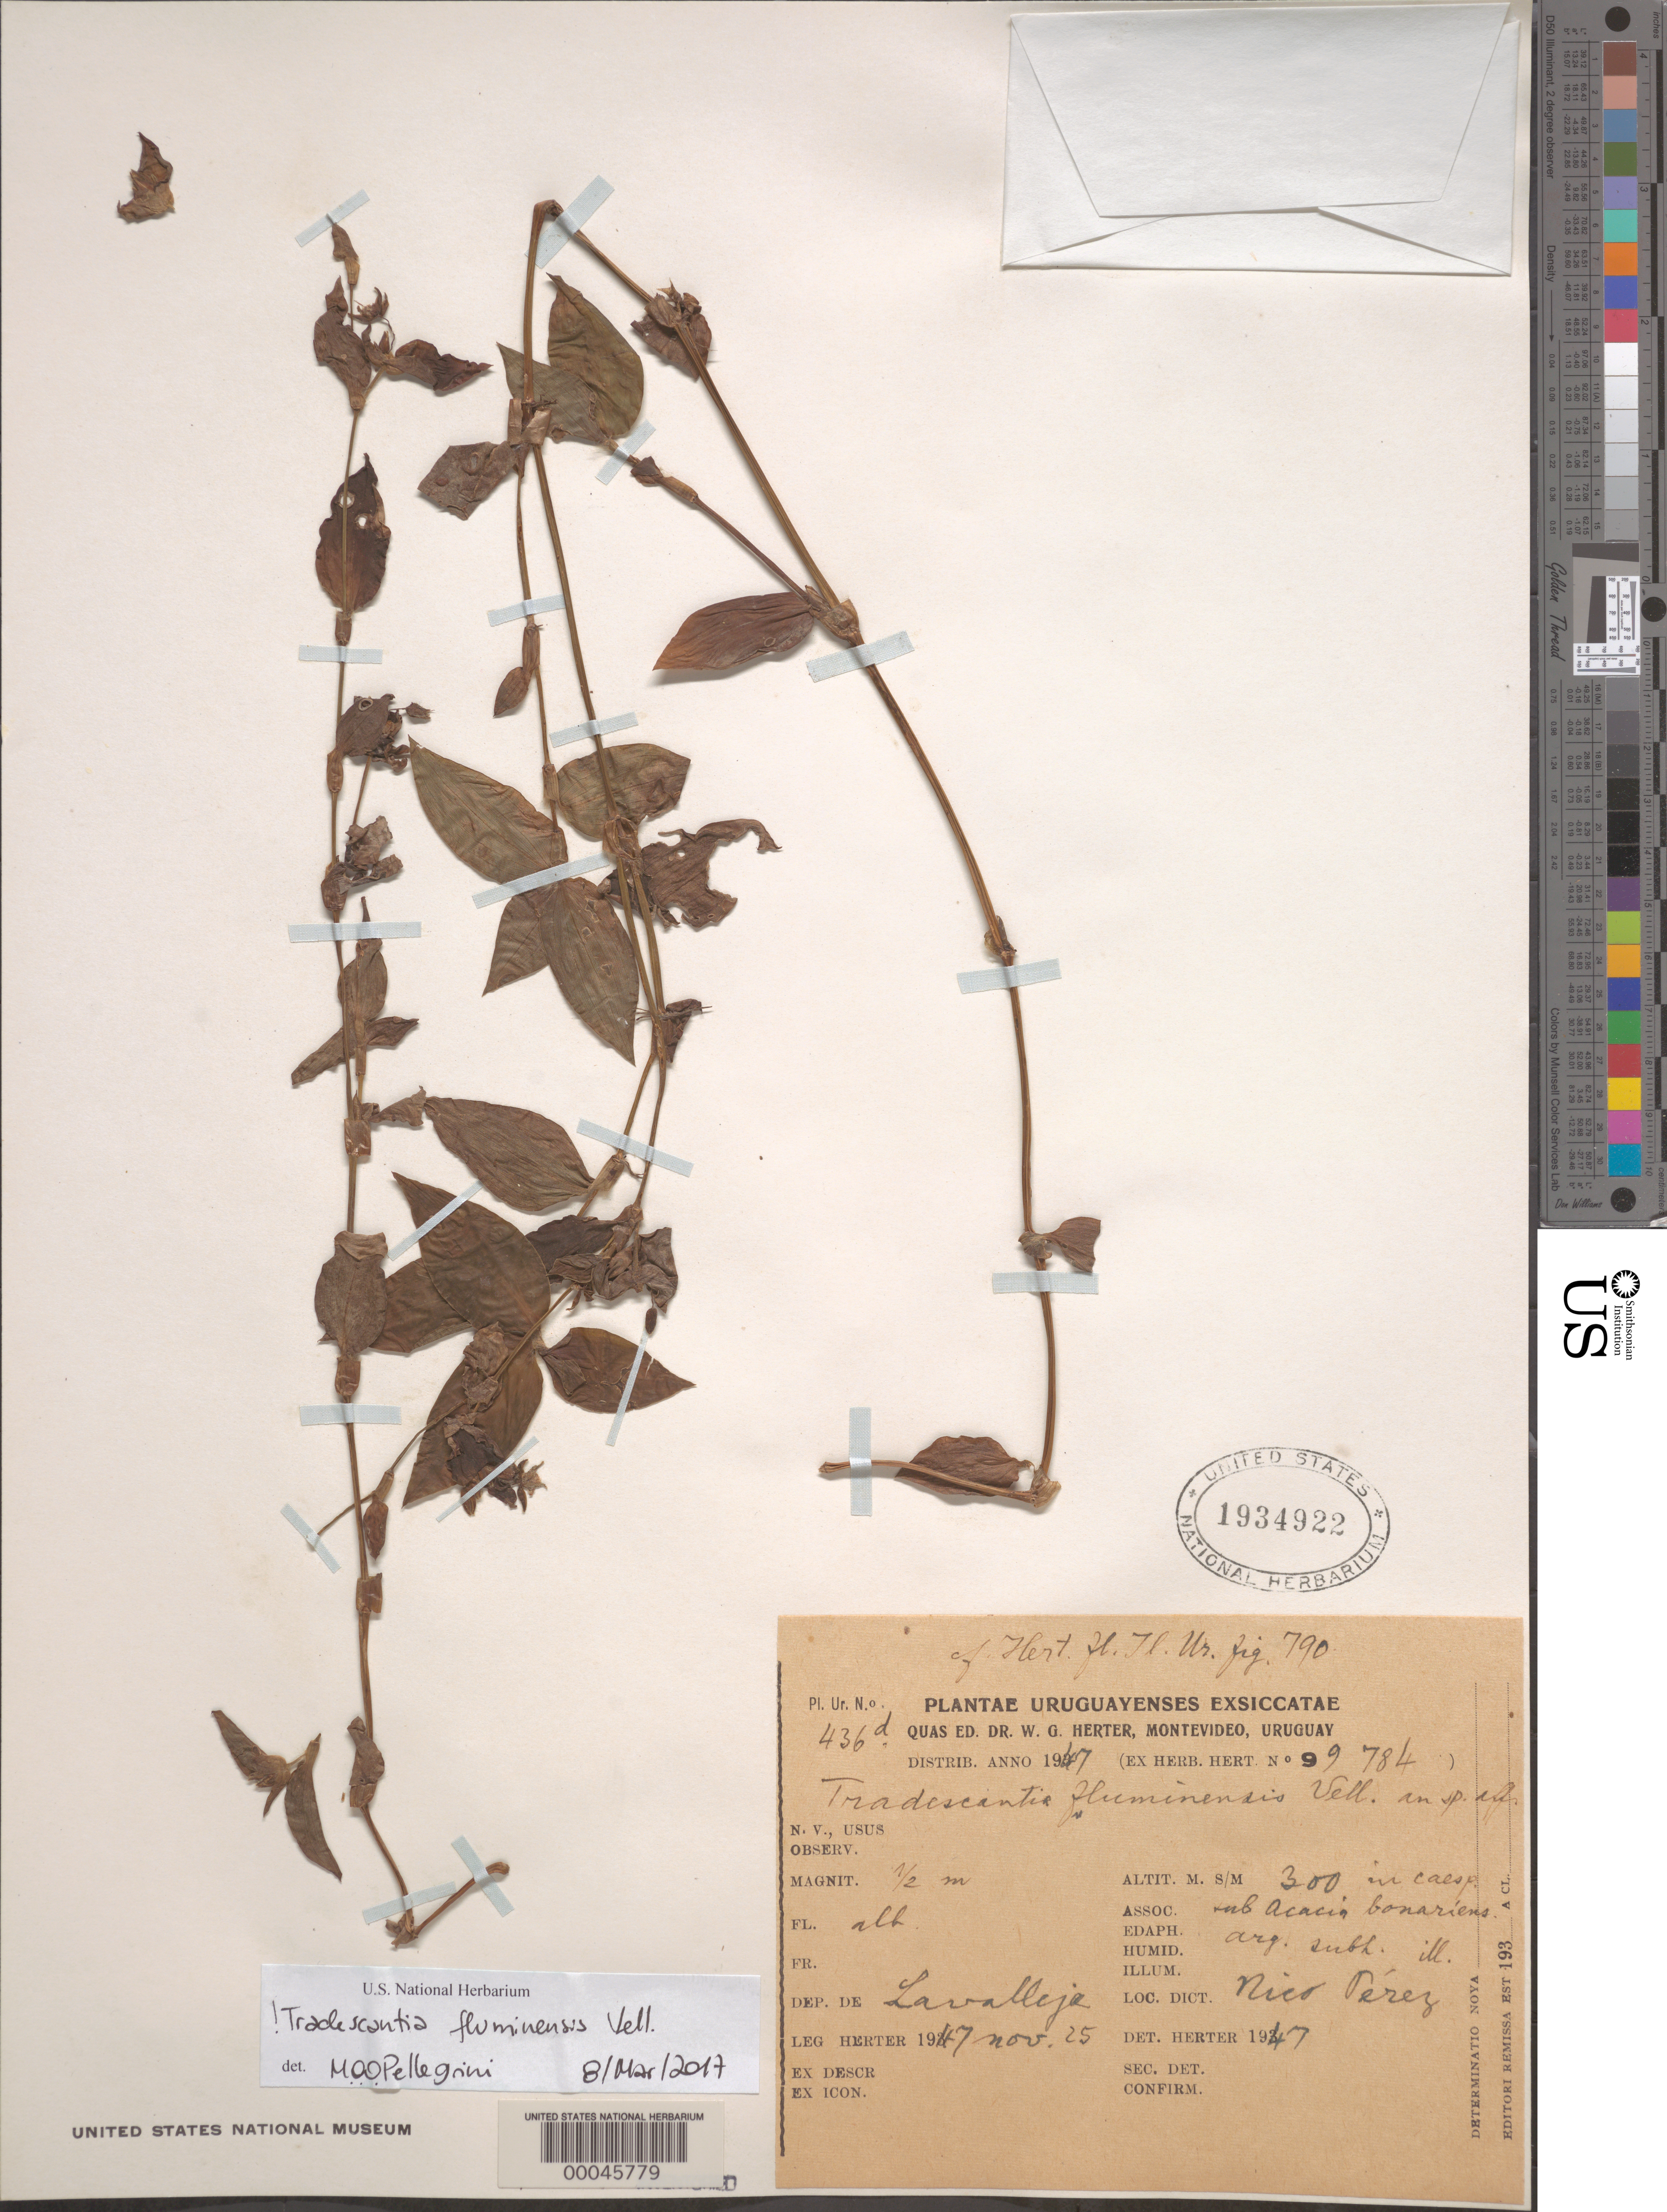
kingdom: Plantae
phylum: Tracheophyta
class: Liliopsida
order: Commelinales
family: Commelinaceae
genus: Tradescantia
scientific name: Tradescantia fluminensis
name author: Vell.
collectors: W. G. Herter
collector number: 436d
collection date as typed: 25 Nov 1947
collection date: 1947-11-25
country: Uruguay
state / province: Lavalleja / Montevideo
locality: Nico perez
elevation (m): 300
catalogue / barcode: US 1934922